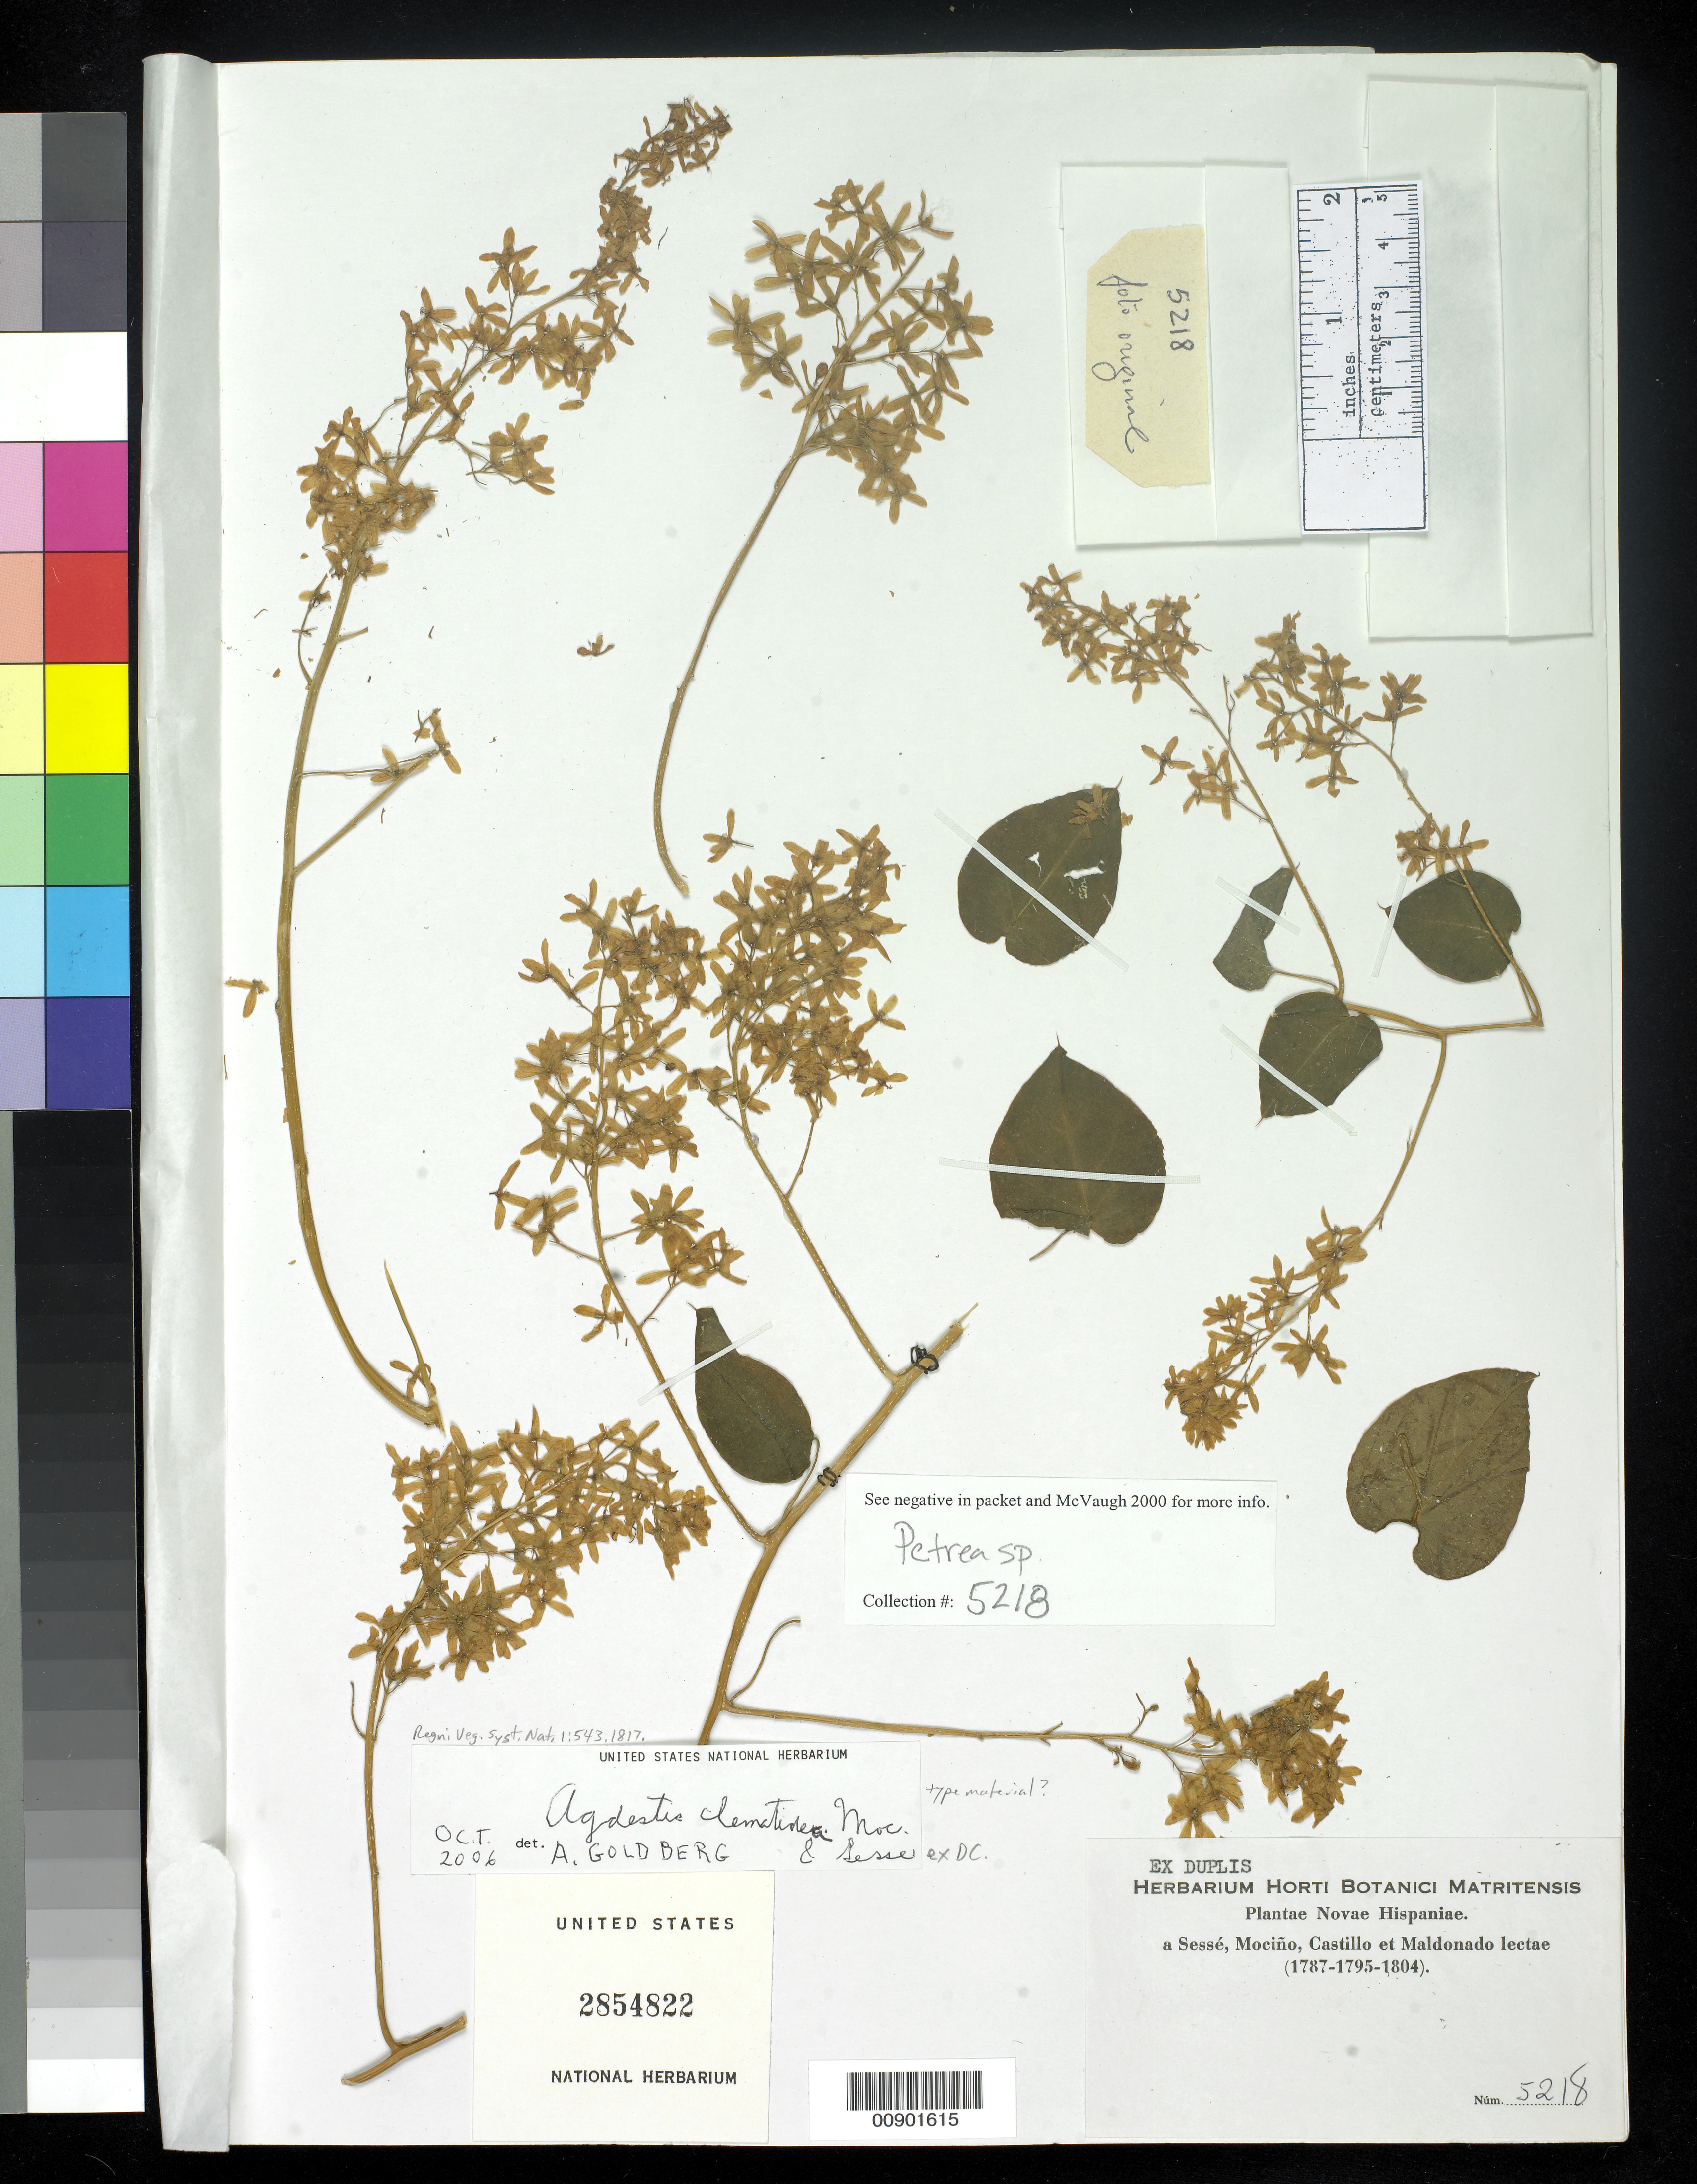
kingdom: Plantae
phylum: Tracheophyta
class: Magnoliopsida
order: Caryophyllales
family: Agdestidaceae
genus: Agdestis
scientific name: Agdestis clematidea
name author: Moc. & Sessé ex DC.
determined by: Goldberg, Aaron, (US), NMNH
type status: Possible Type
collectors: M. Sessé y Lacasta, J. M. Mociño, Castillo, -- & J. Maldonado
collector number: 5218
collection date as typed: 1787 to 1804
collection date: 1787/1804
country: Mexico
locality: Novae Hispaniae.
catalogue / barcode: US 2854822